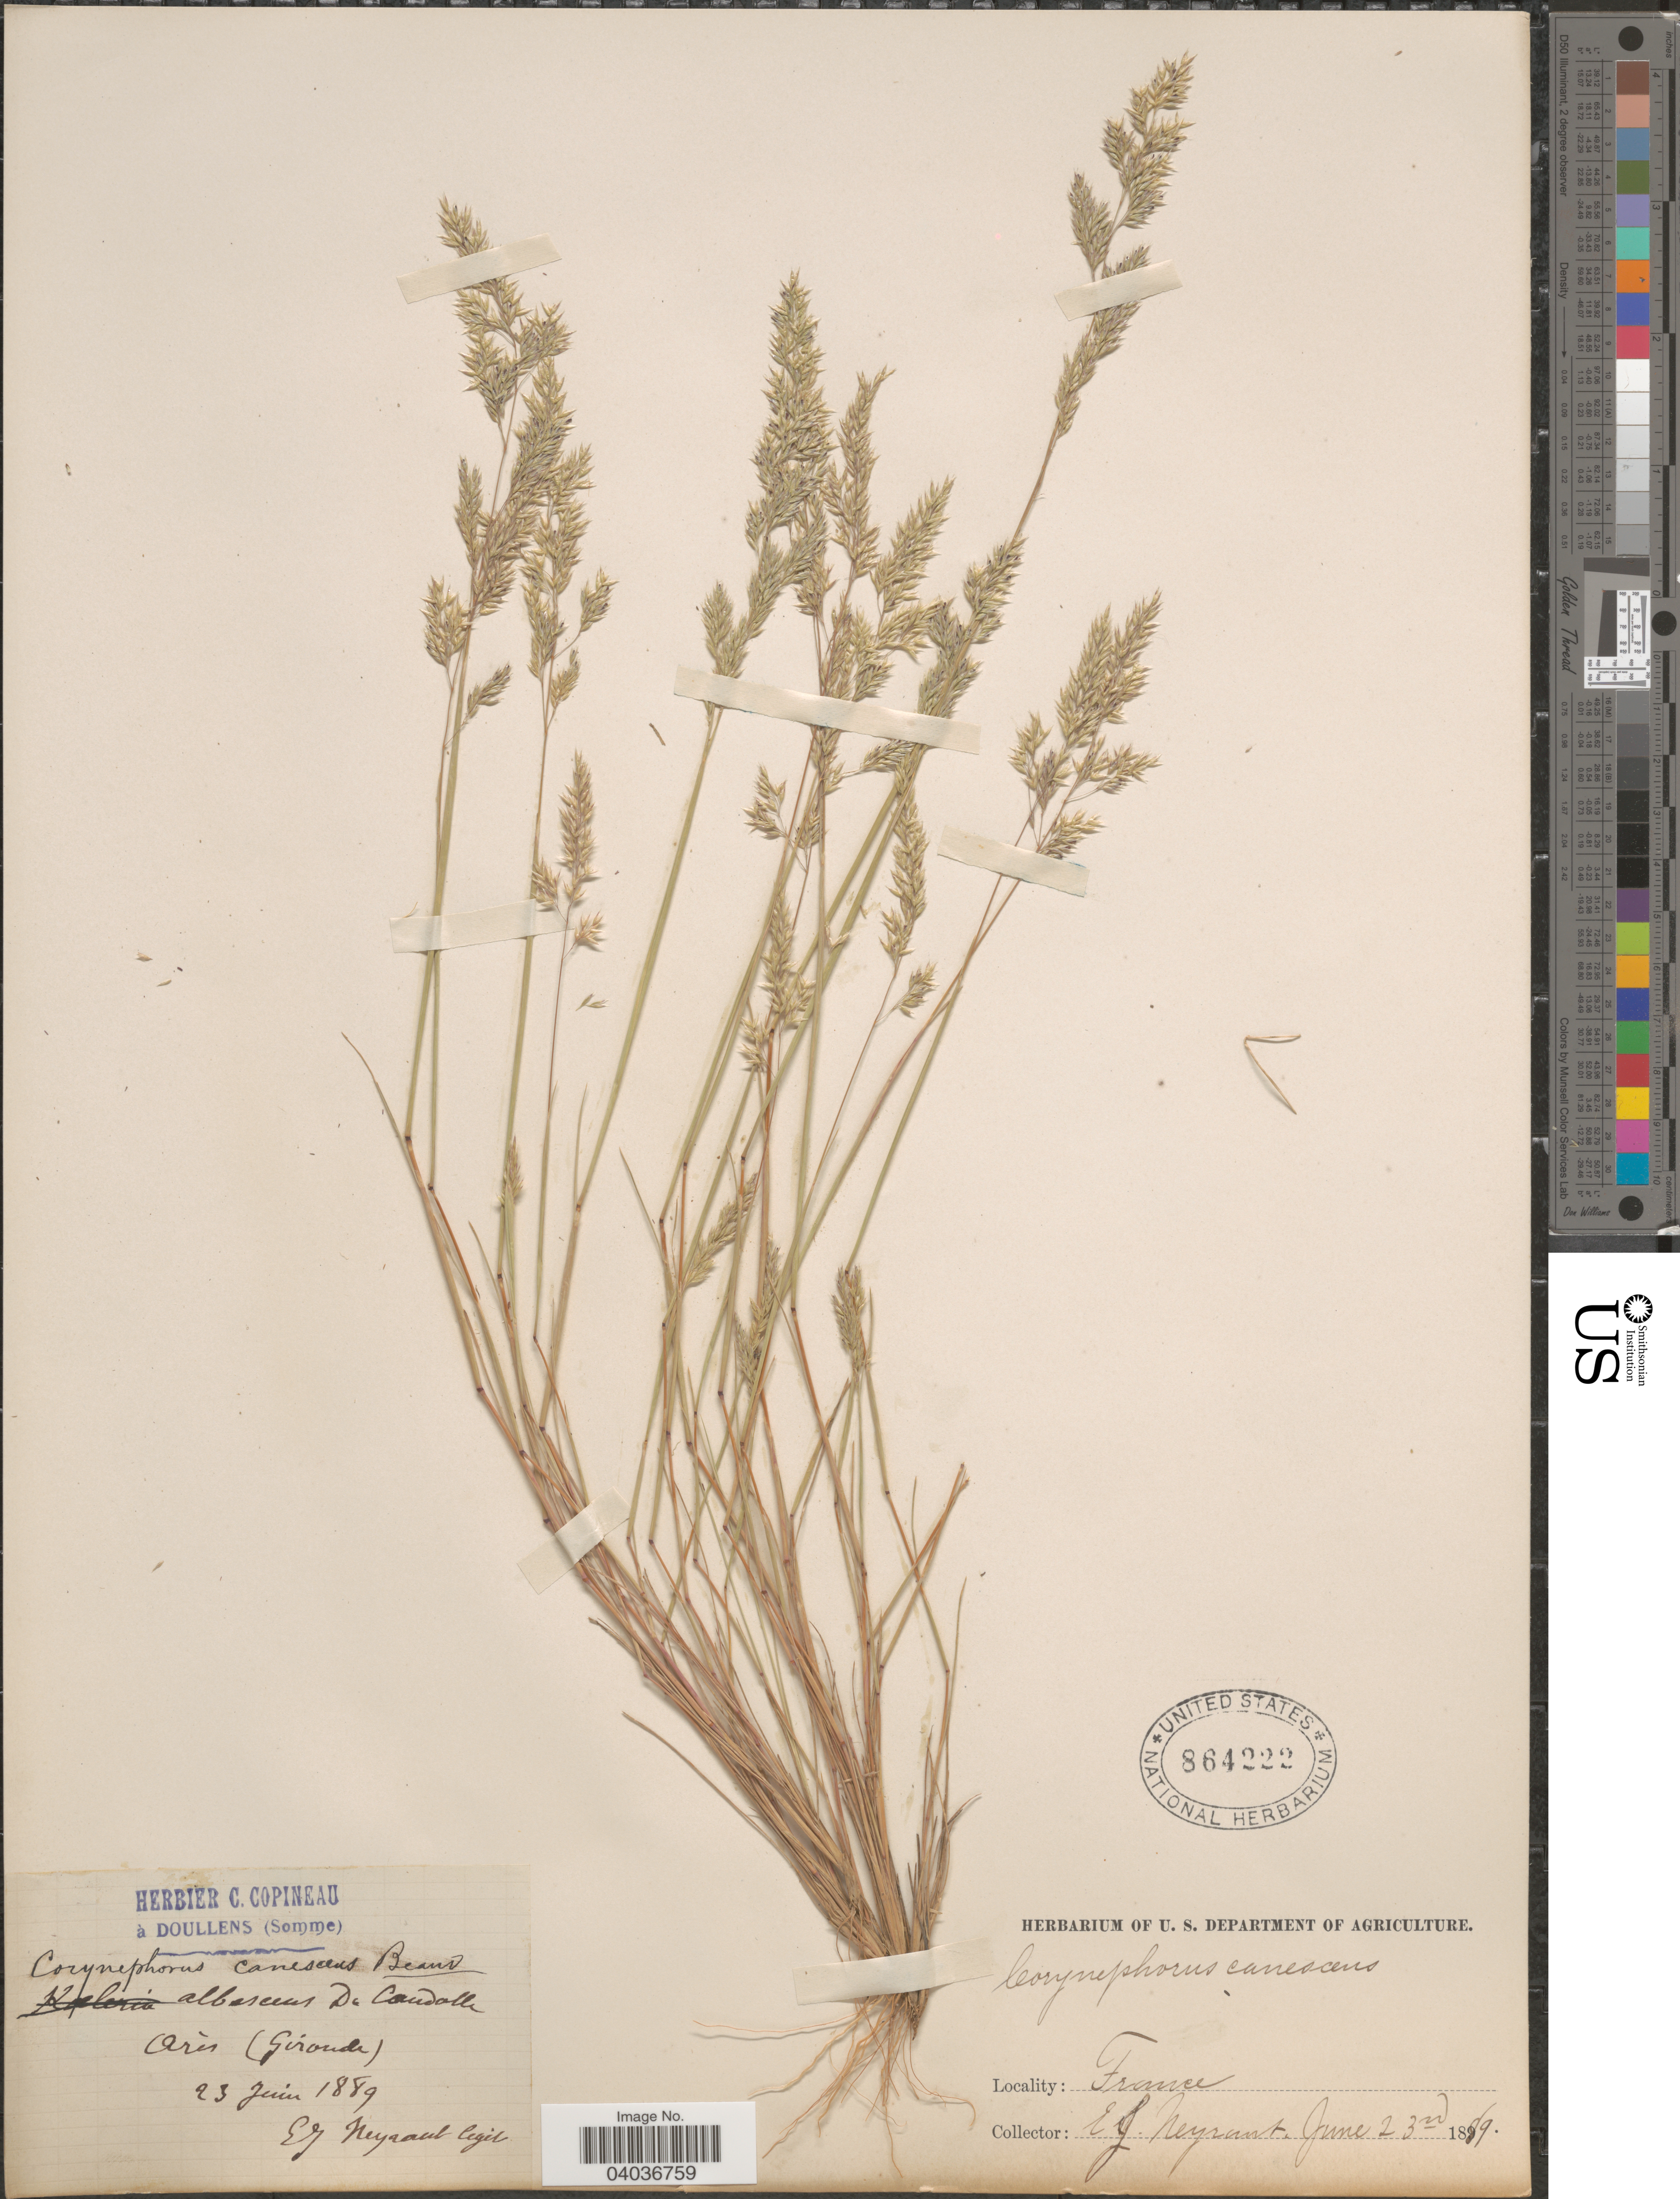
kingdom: Plantae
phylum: Tracheophyta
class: Liliopsida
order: Poales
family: Poaceae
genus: Corynephorus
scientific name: Corynephorus canescens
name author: (L, MEL) P. Beauv.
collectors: E. Neyraut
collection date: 1889-06-23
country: France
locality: Ares (Gironde).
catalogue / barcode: US 864222